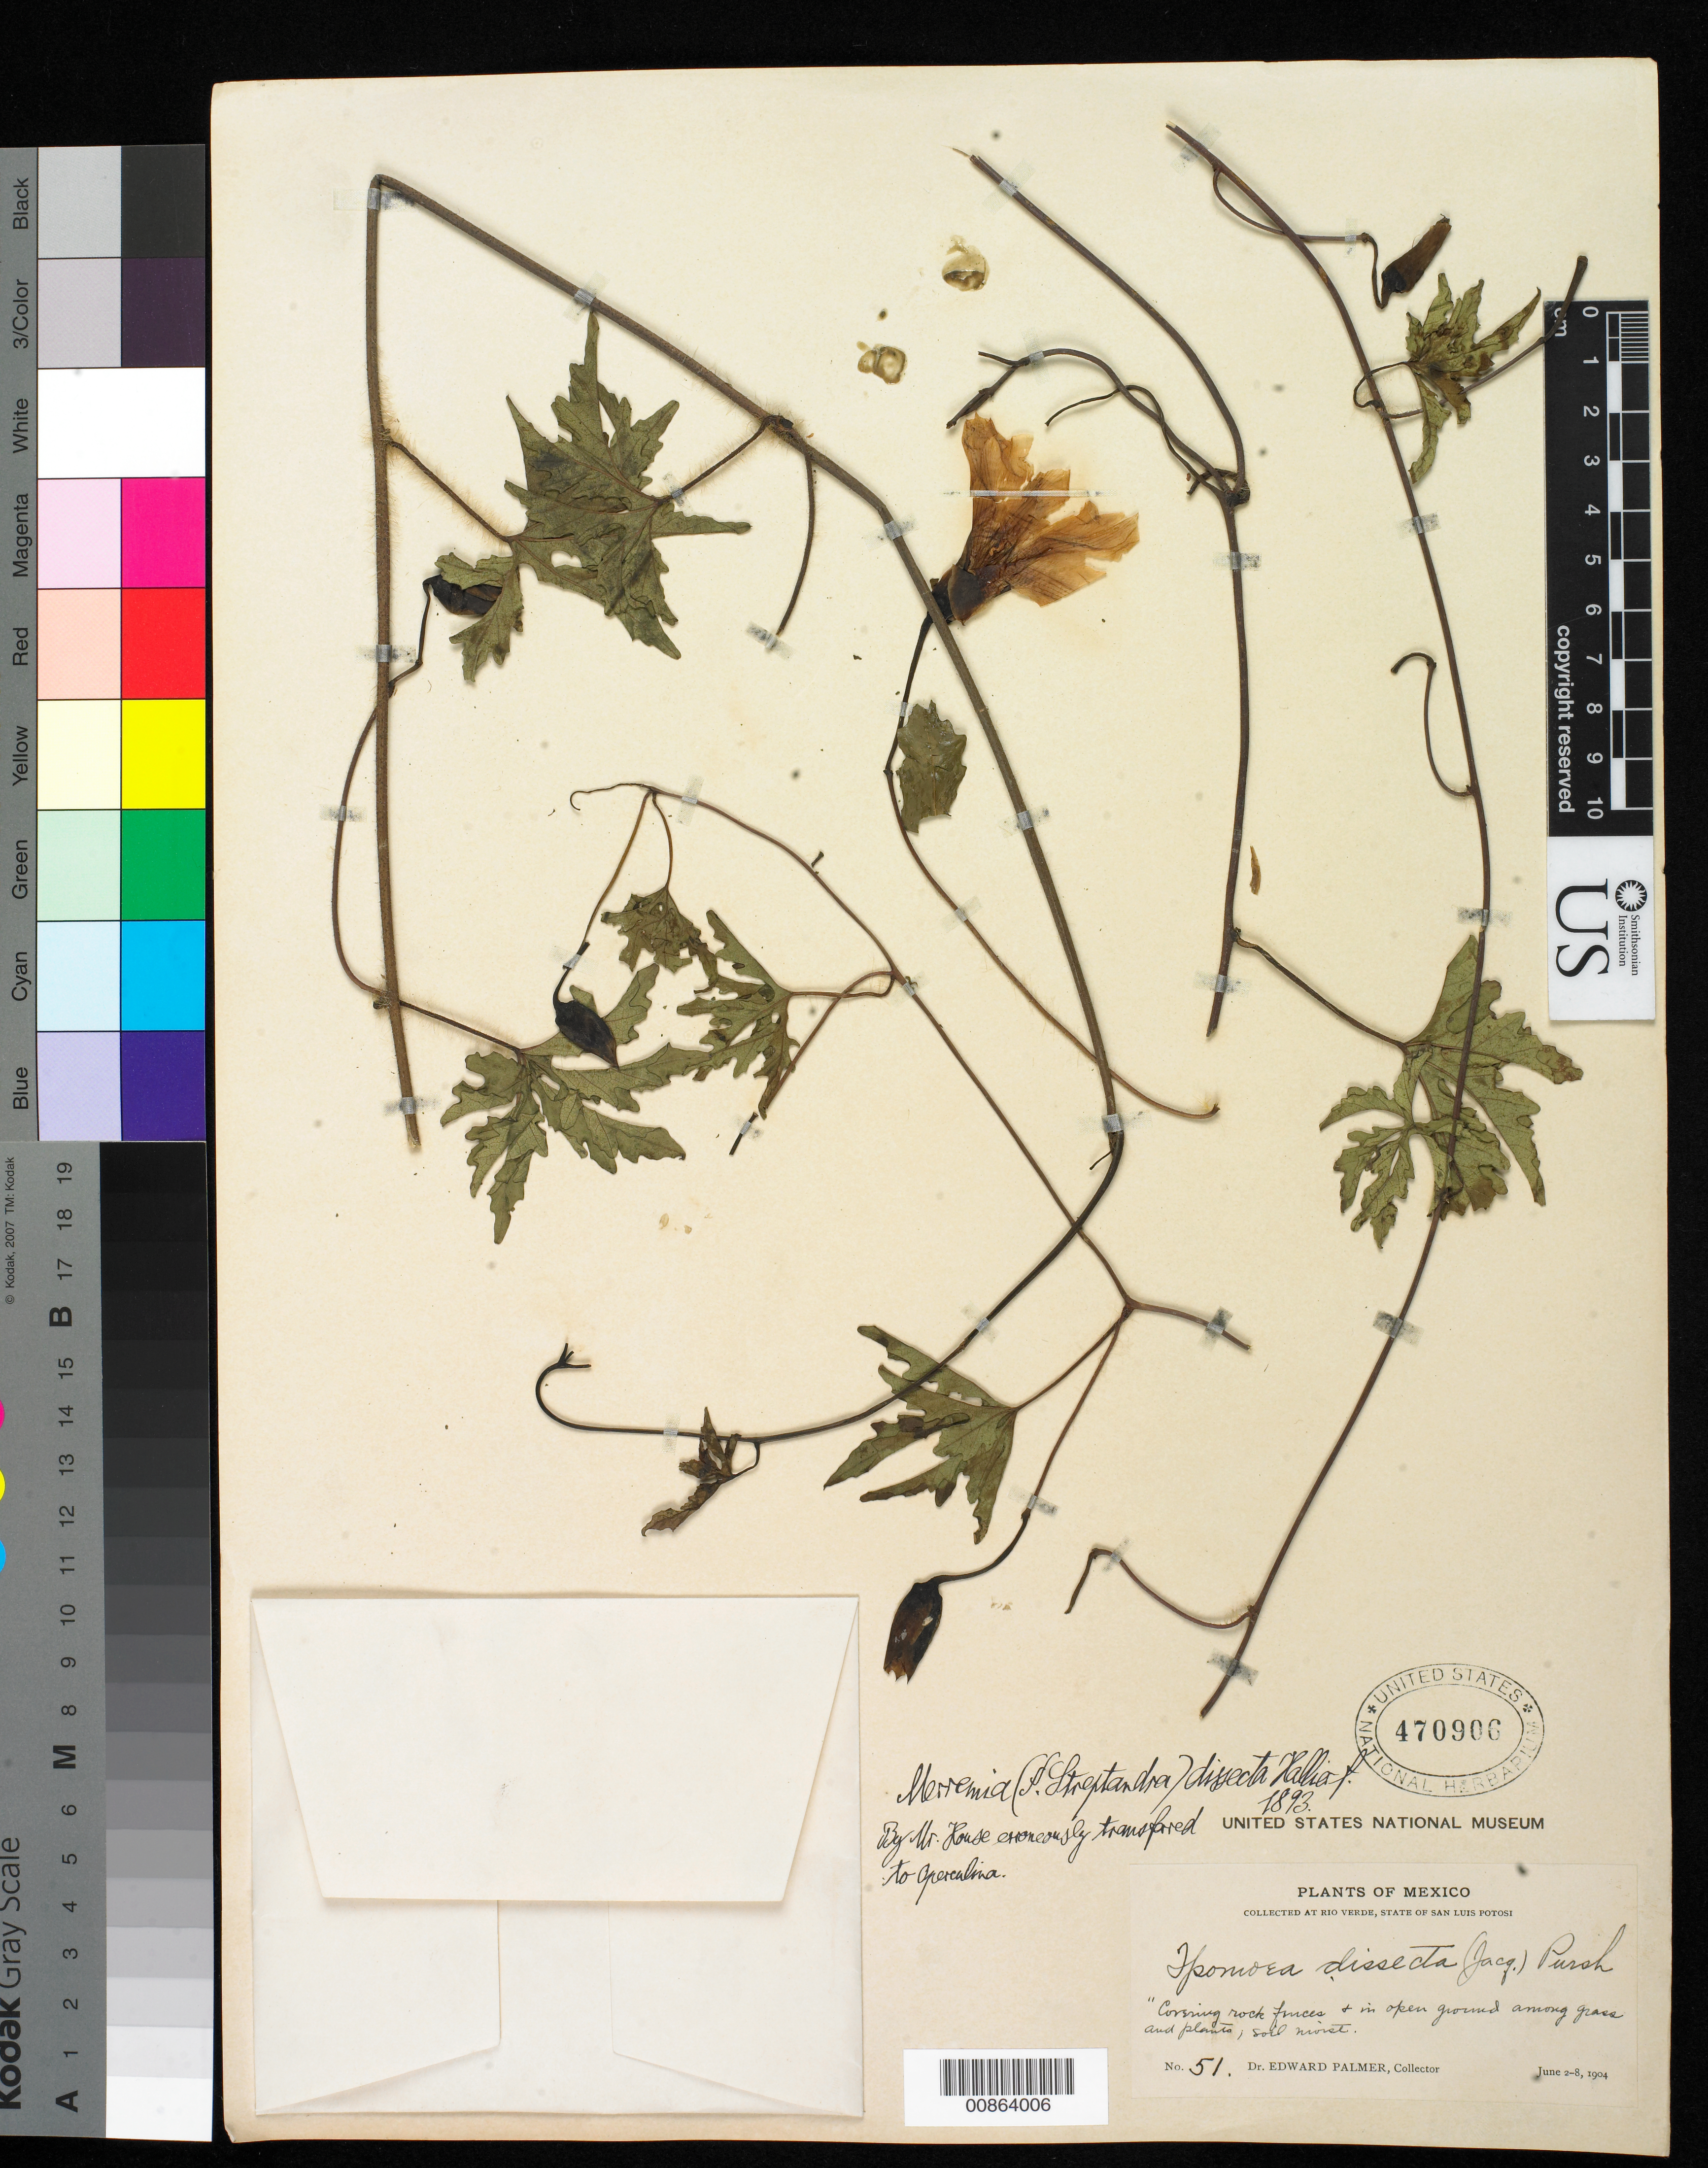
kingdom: Plantae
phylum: Tracheophyta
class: Magnoliopsida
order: Solanales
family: Convolvulaceae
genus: Distimake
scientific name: Distimake dissectus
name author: (Jacq.) A. R. Simões & Staples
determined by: Strong, Mark T., (BOT), Smithsonian Institution - National Museum of Natural History (UNITED STATES)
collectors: E. Palmer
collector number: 51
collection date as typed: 02 Jun 1904 to 08 Jun 1904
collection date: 1904-06-02/1904-06-08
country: Mexico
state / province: San Luis Potosí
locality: Río Verde, San Luis Potosí.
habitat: Covering rock fences and in open ground among grass and plants; soil moist.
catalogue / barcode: US 470906